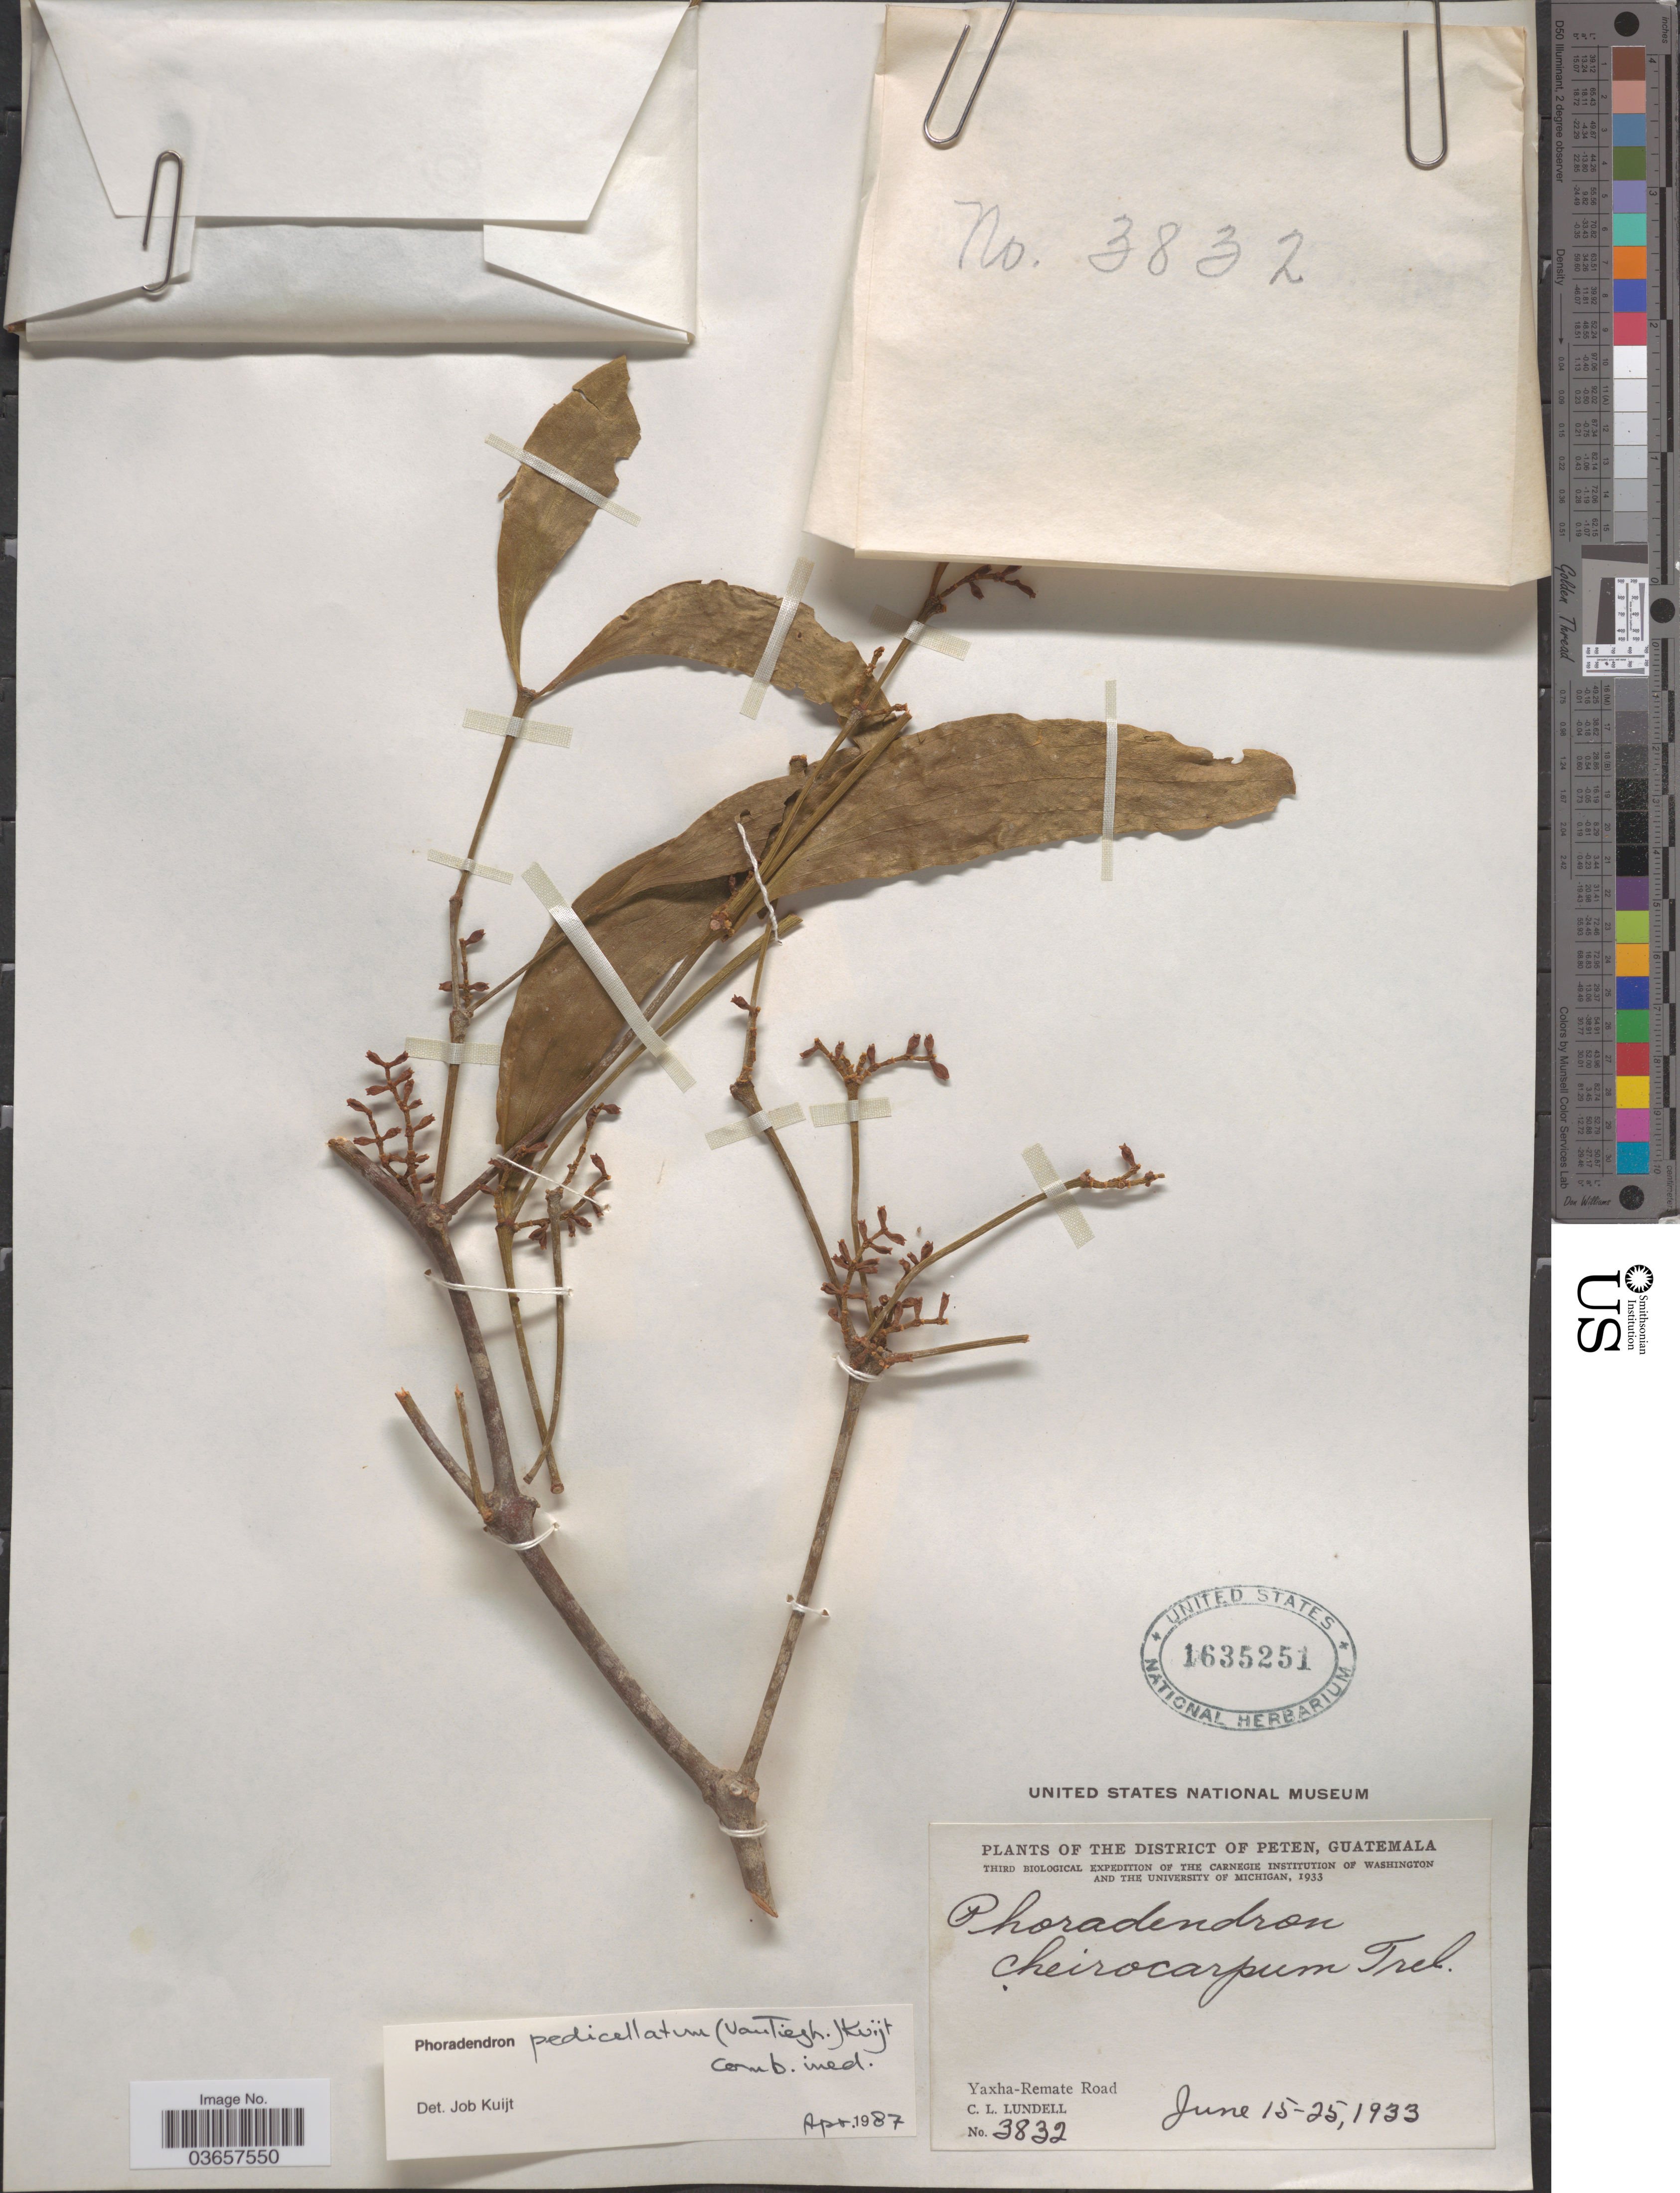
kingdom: Plantae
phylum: Tracheophyta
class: Magnoliopsida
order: Santalales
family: Viscaceae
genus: Phoradendron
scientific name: Phoradendron pedicellatum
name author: (Tiegh.) Kuijt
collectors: C. L. Lundell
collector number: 3832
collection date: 1933-06-15/1933-06-25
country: Guatemala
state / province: El Petén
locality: The District of Peten. Yaxha-Remate Road.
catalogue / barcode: US 1635251